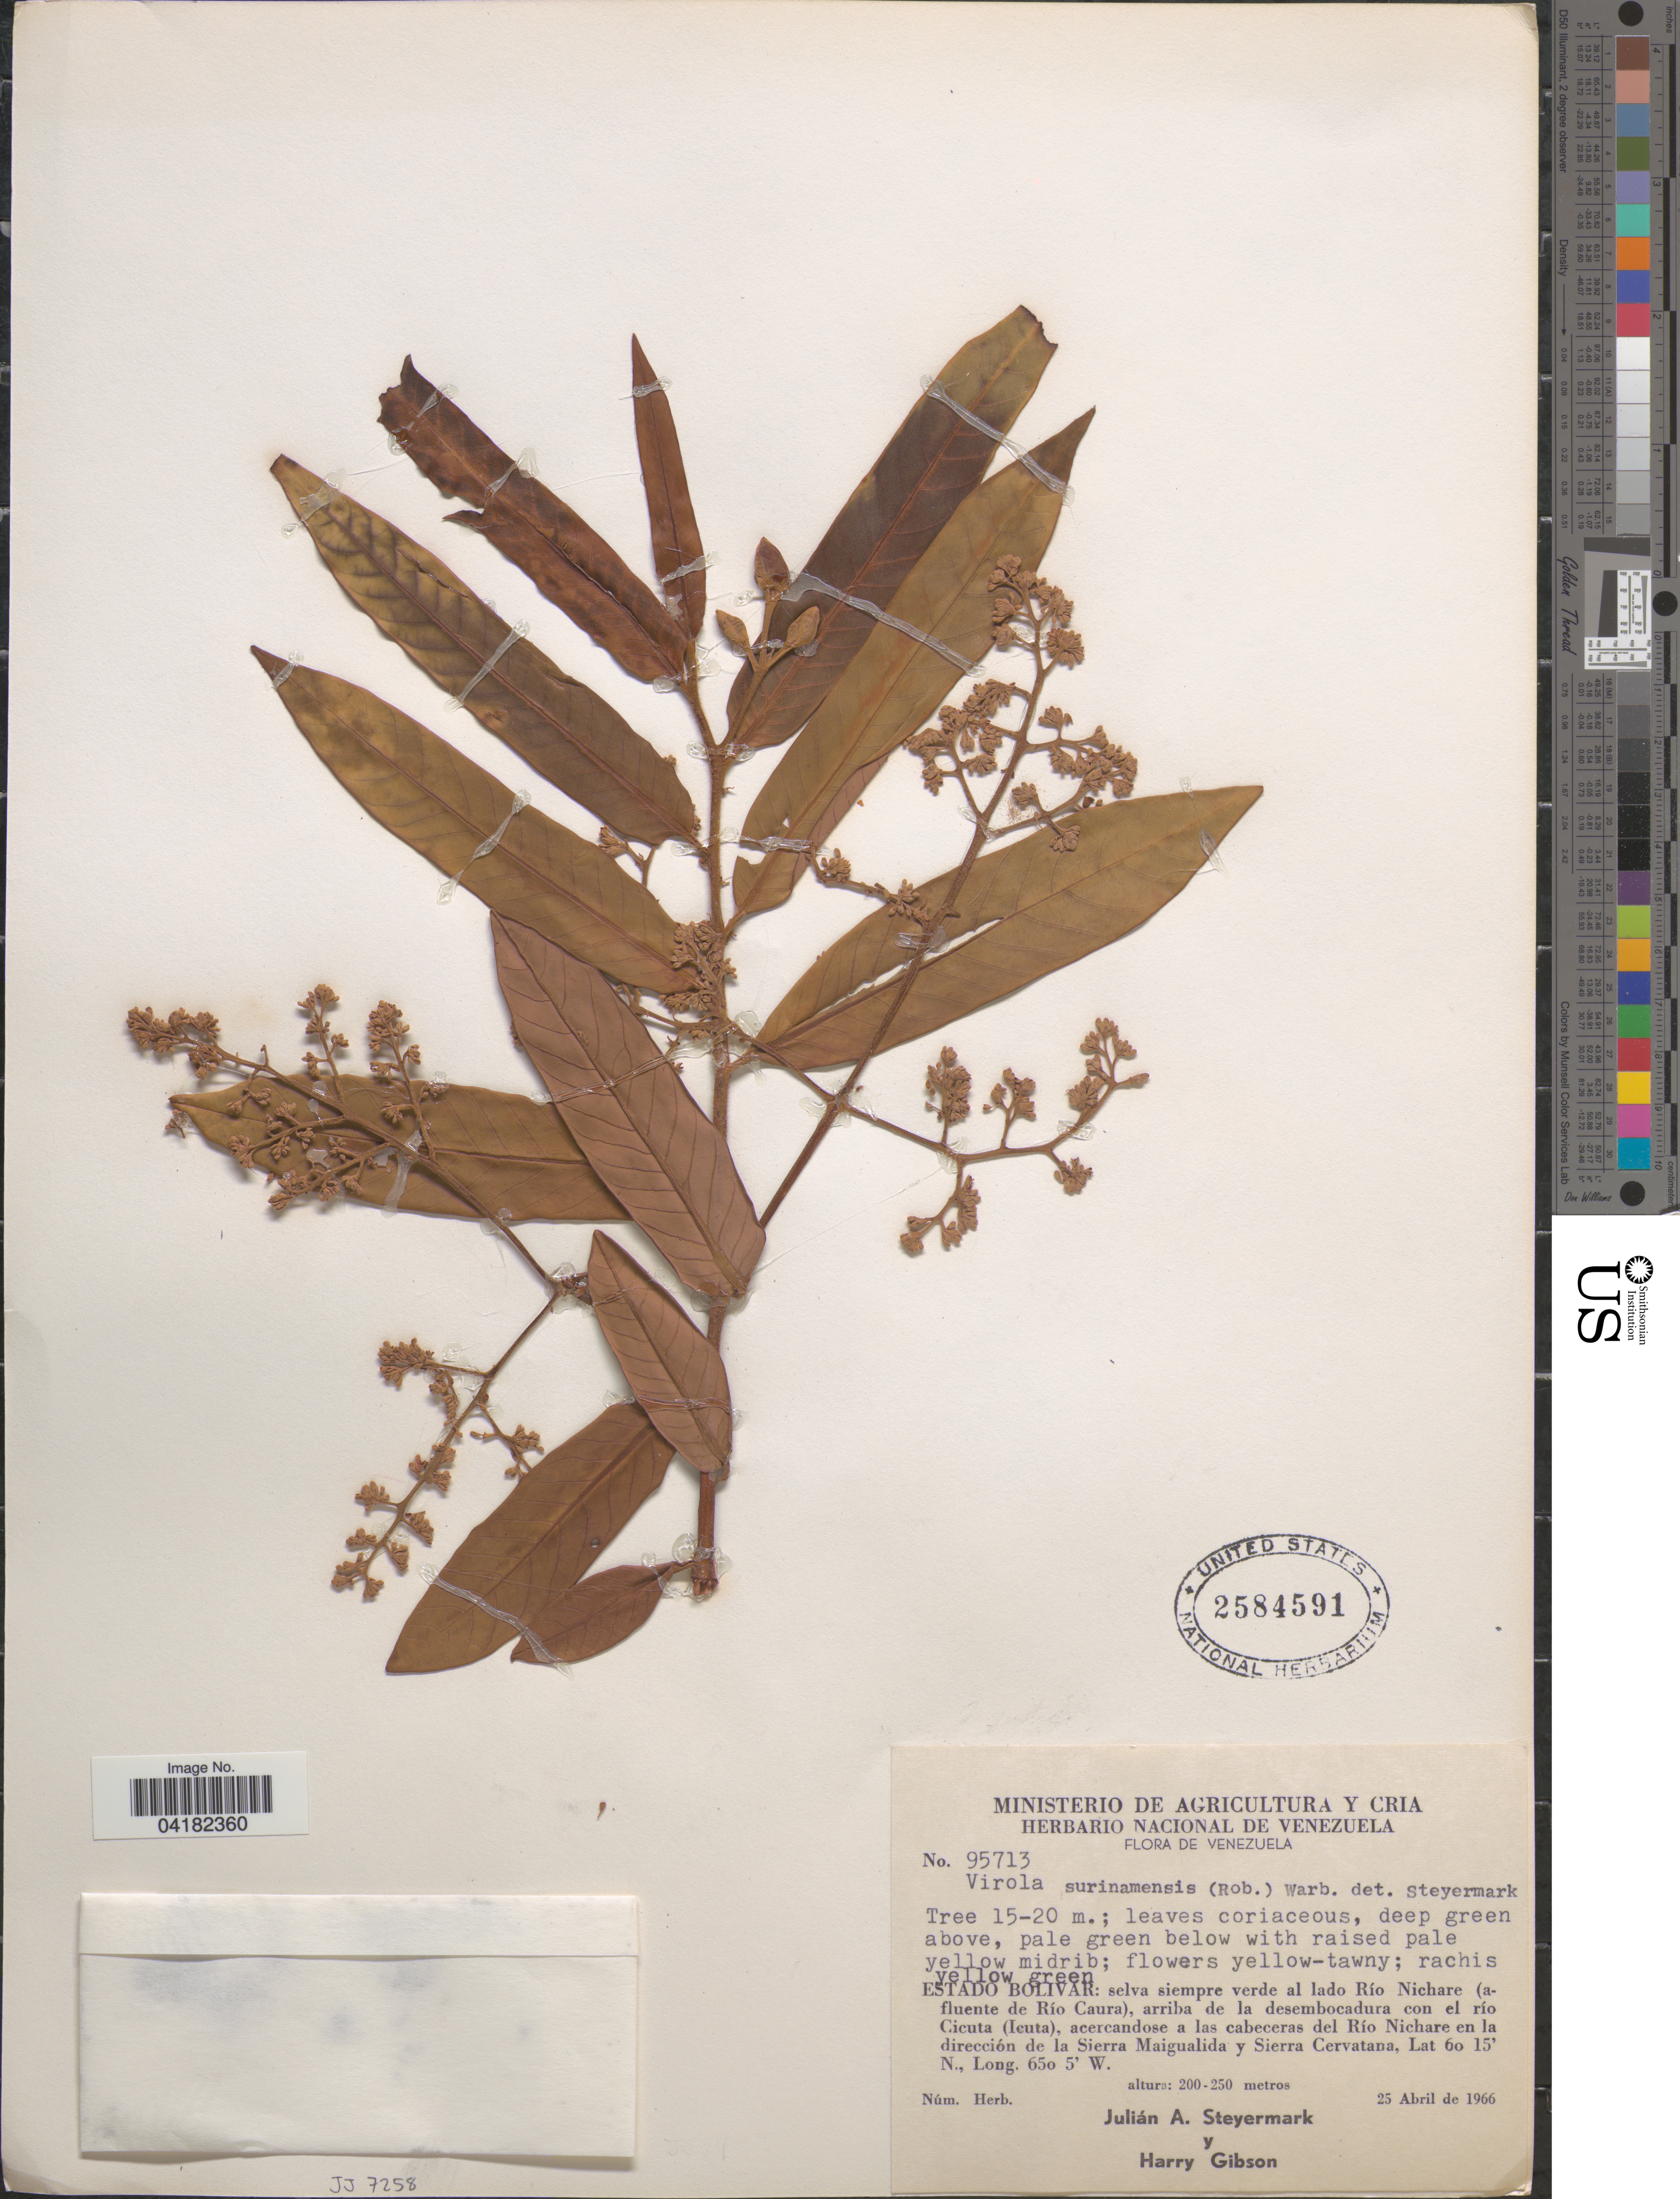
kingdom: Plantae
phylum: Tracheophyta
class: Magnoliopsida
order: Magnoliales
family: Myristicaceae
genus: Virola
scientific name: Virola surinamensis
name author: (Rol.) Warb.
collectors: J. Steyermark & H. Gibson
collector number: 95713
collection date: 1966-04-25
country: Venezuela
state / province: Bolivar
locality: Selva siempre al lado Río Nichare (afluente de Río Caura), arriba de la desembocadura con el río Cicuta (leuta), acercandose a las cabeceras del Río Nichare en la dirección de la Sierra Maigualida y Sierra Cervatana.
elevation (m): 200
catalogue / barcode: US 2584591